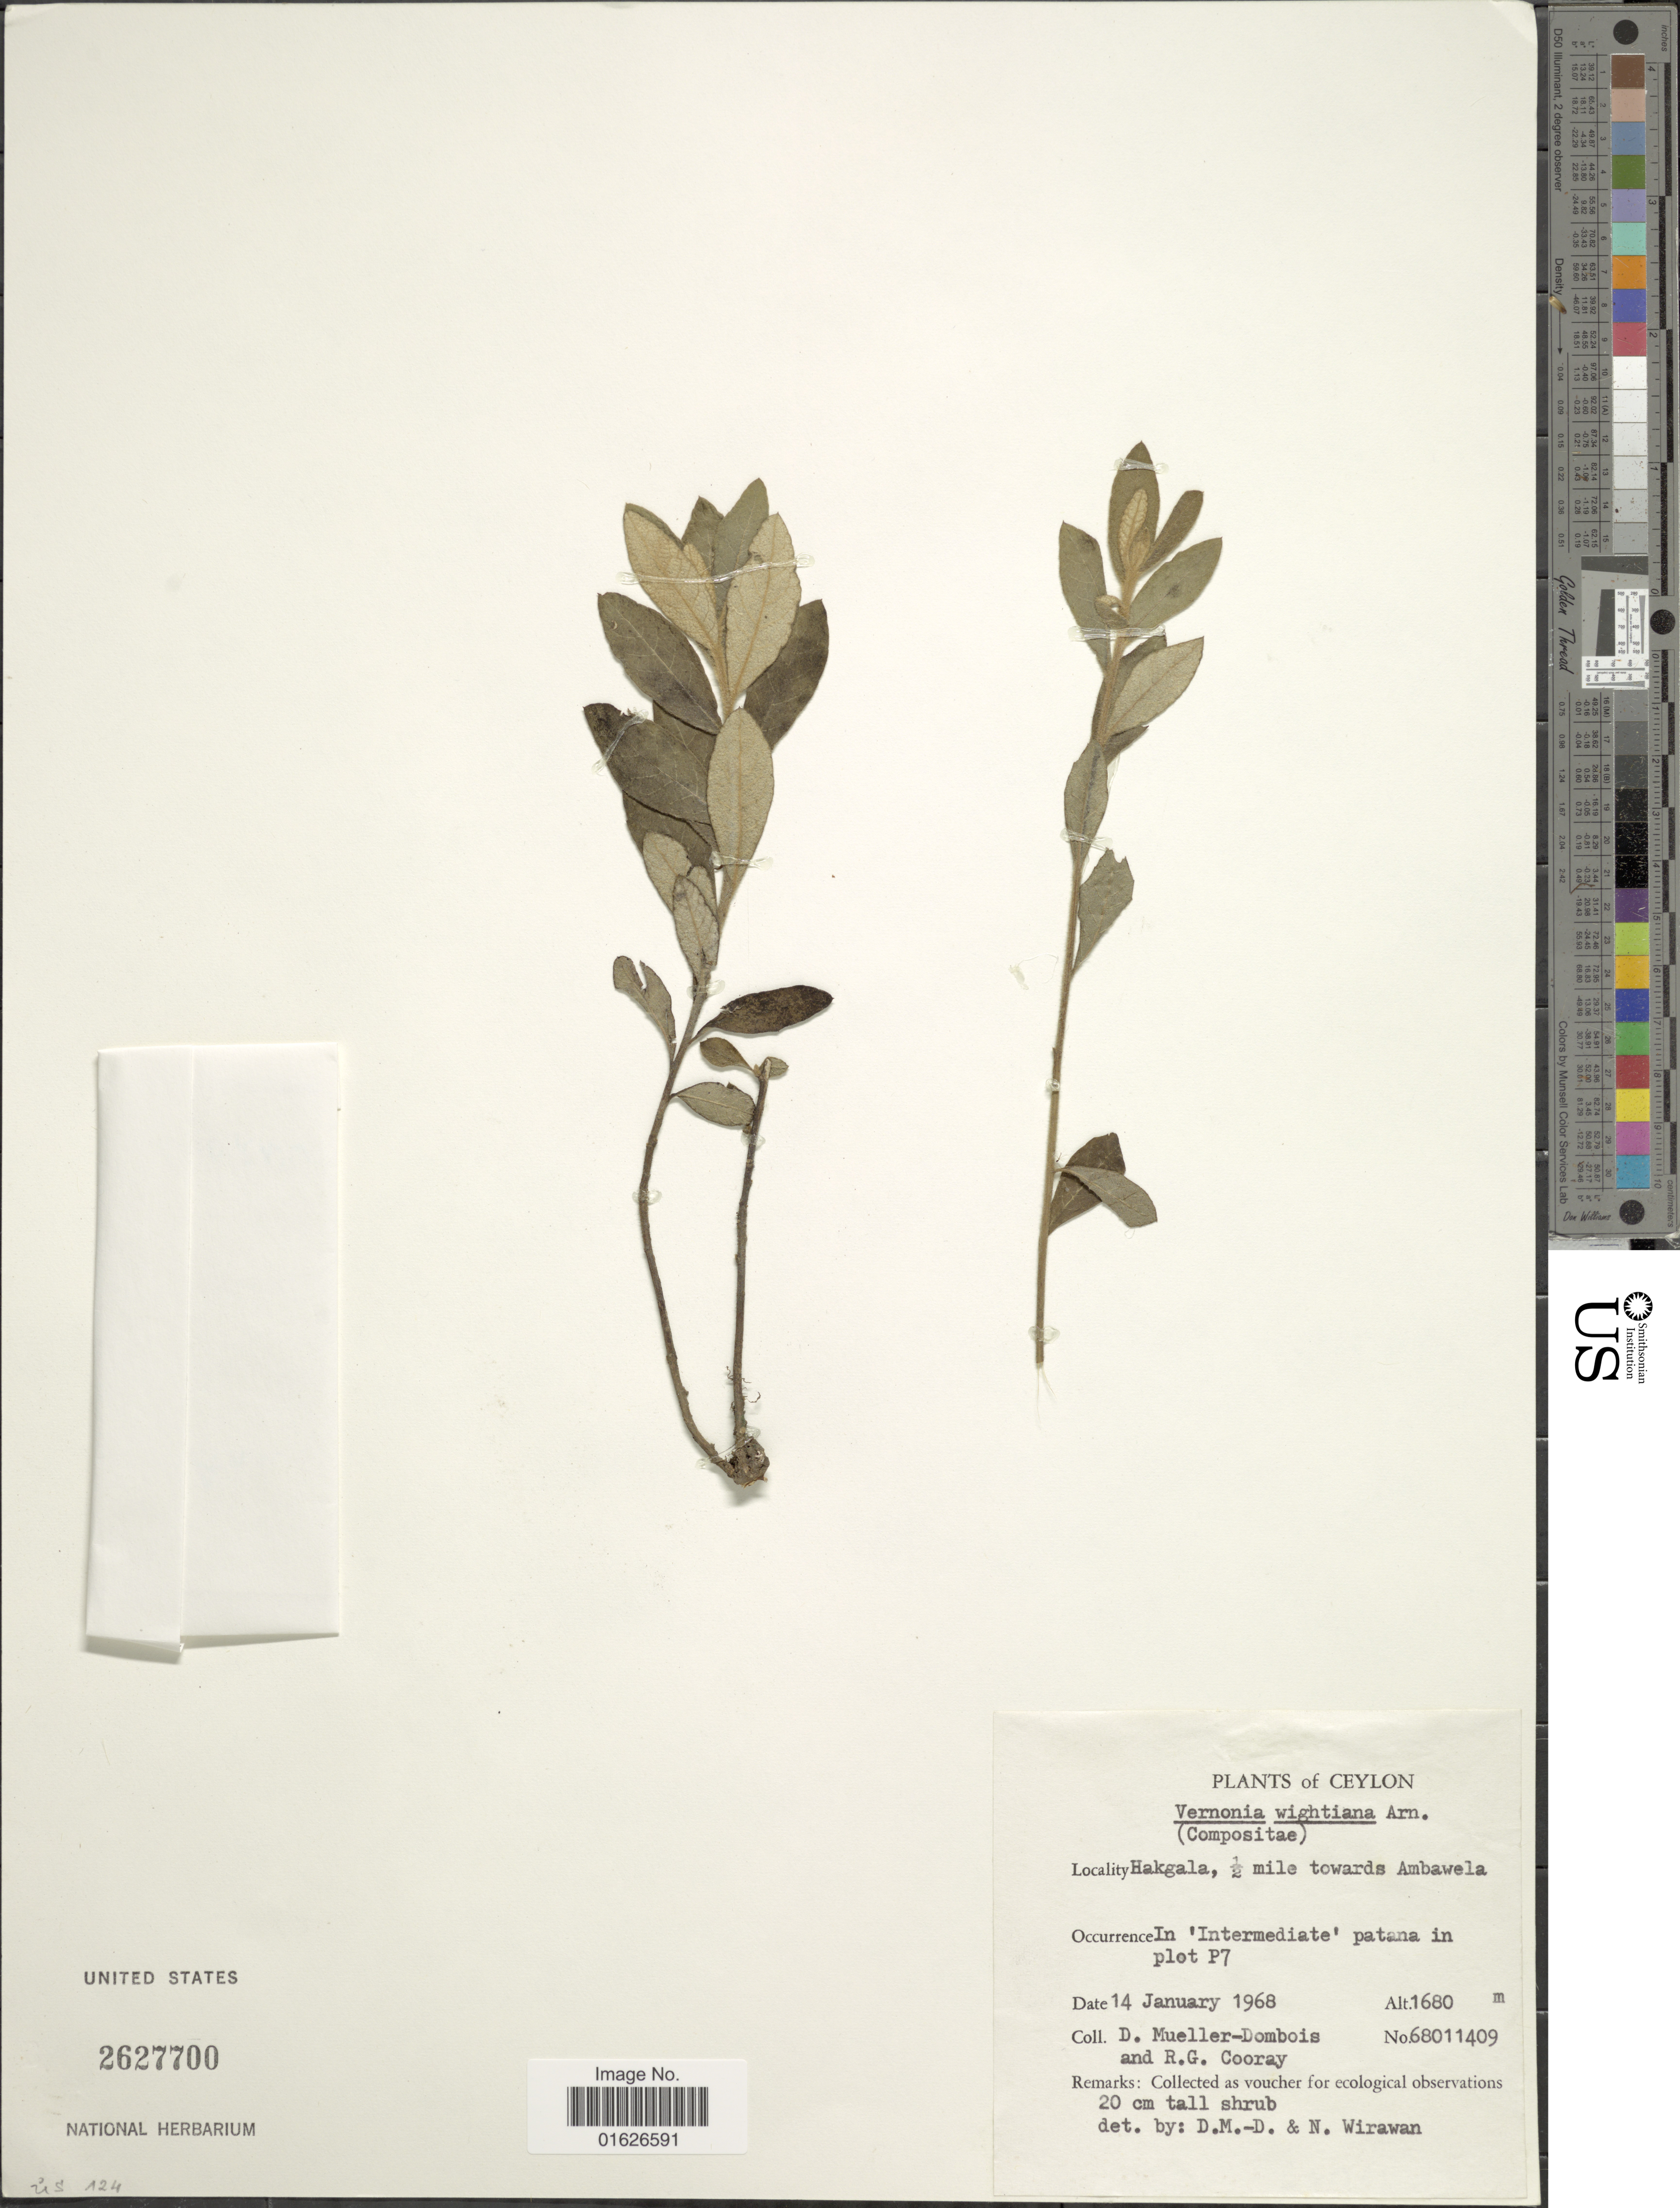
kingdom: Plantae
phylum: Tracheophyta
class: Magnoliopsida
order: Asterales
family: Asteraceae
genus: Uniyala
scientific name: Uniyala wightiana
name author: (Arn.) H. Rob. & Skvarla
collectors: D. Meuller-Dombois & R. Cooray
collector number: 68011409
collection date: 1968-01-14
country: Sri Lanka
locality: Ceylon, Hakagala, ½ mile towards Ambawela.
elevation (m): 1680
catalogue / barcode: US 2627700